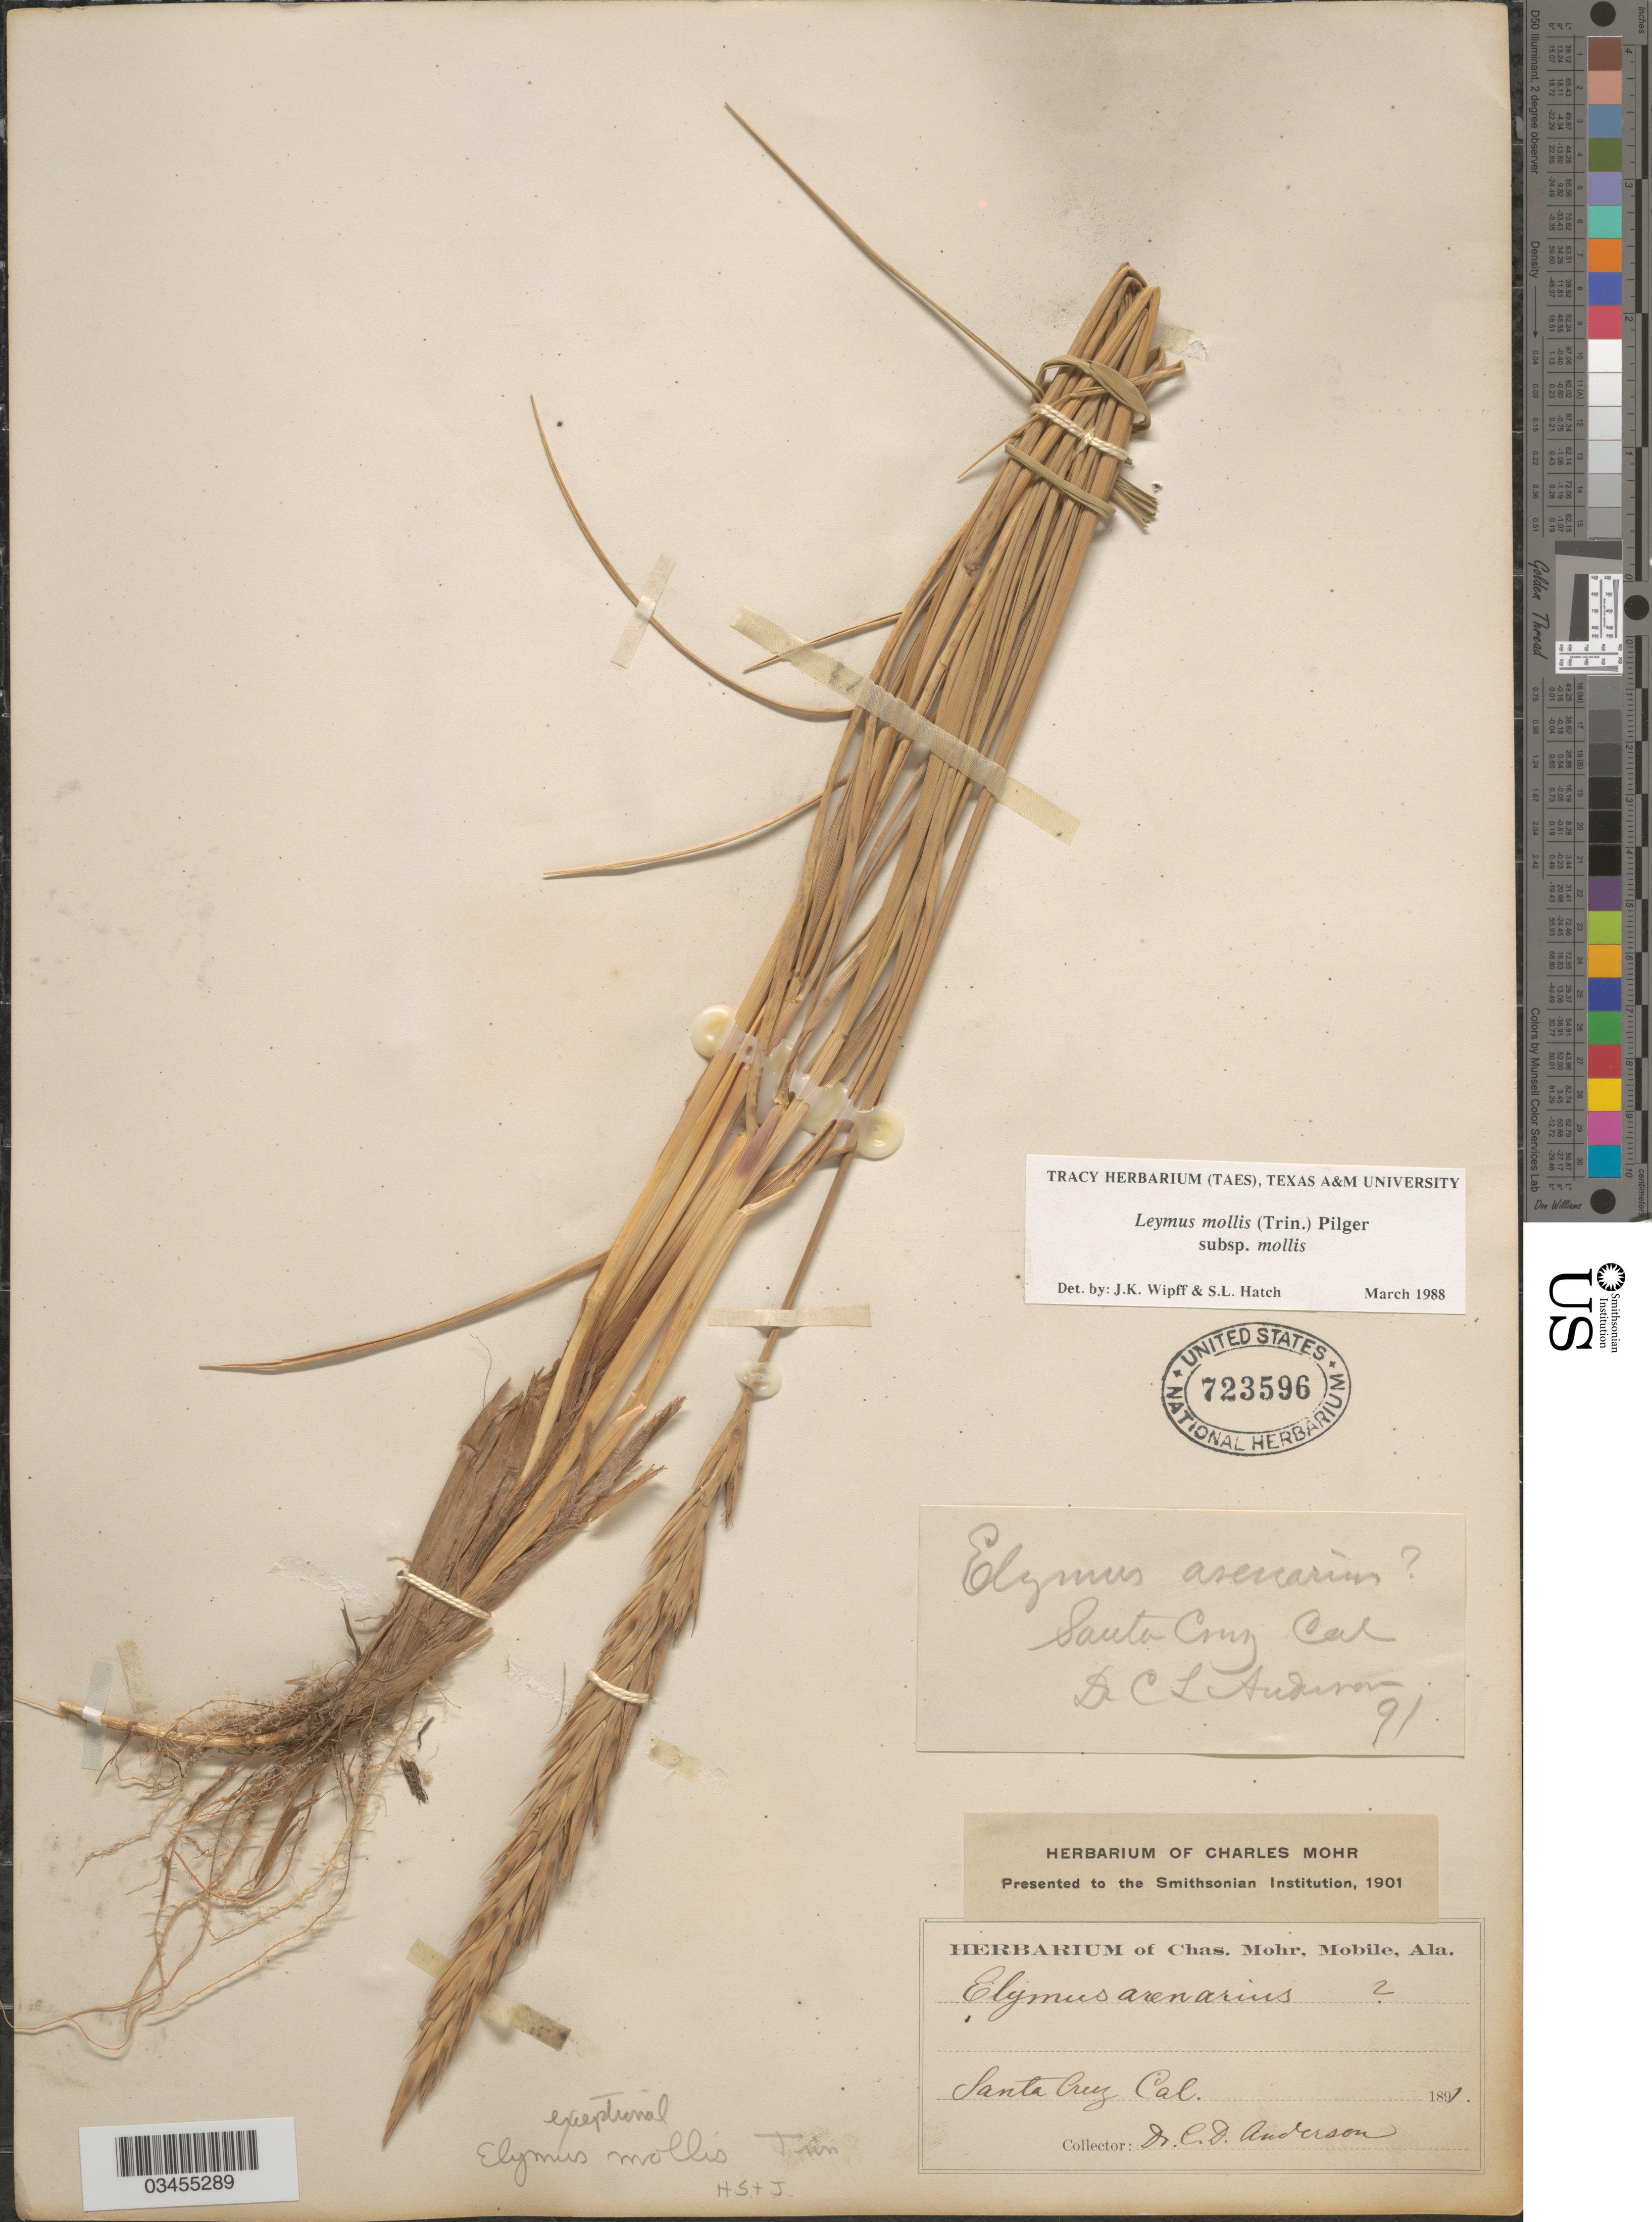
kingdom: Plantae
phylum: Tracheophyta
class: Liliopsida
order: Poales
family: Poaceae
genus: Leymus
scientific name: Leymus mollis subsp. mollis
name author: (Trin.) Pilg.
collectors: C. L. Anderson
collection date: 1891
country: United States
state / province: California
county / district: Santa Cruz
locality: Santa Cruz.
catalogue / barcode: US 723596